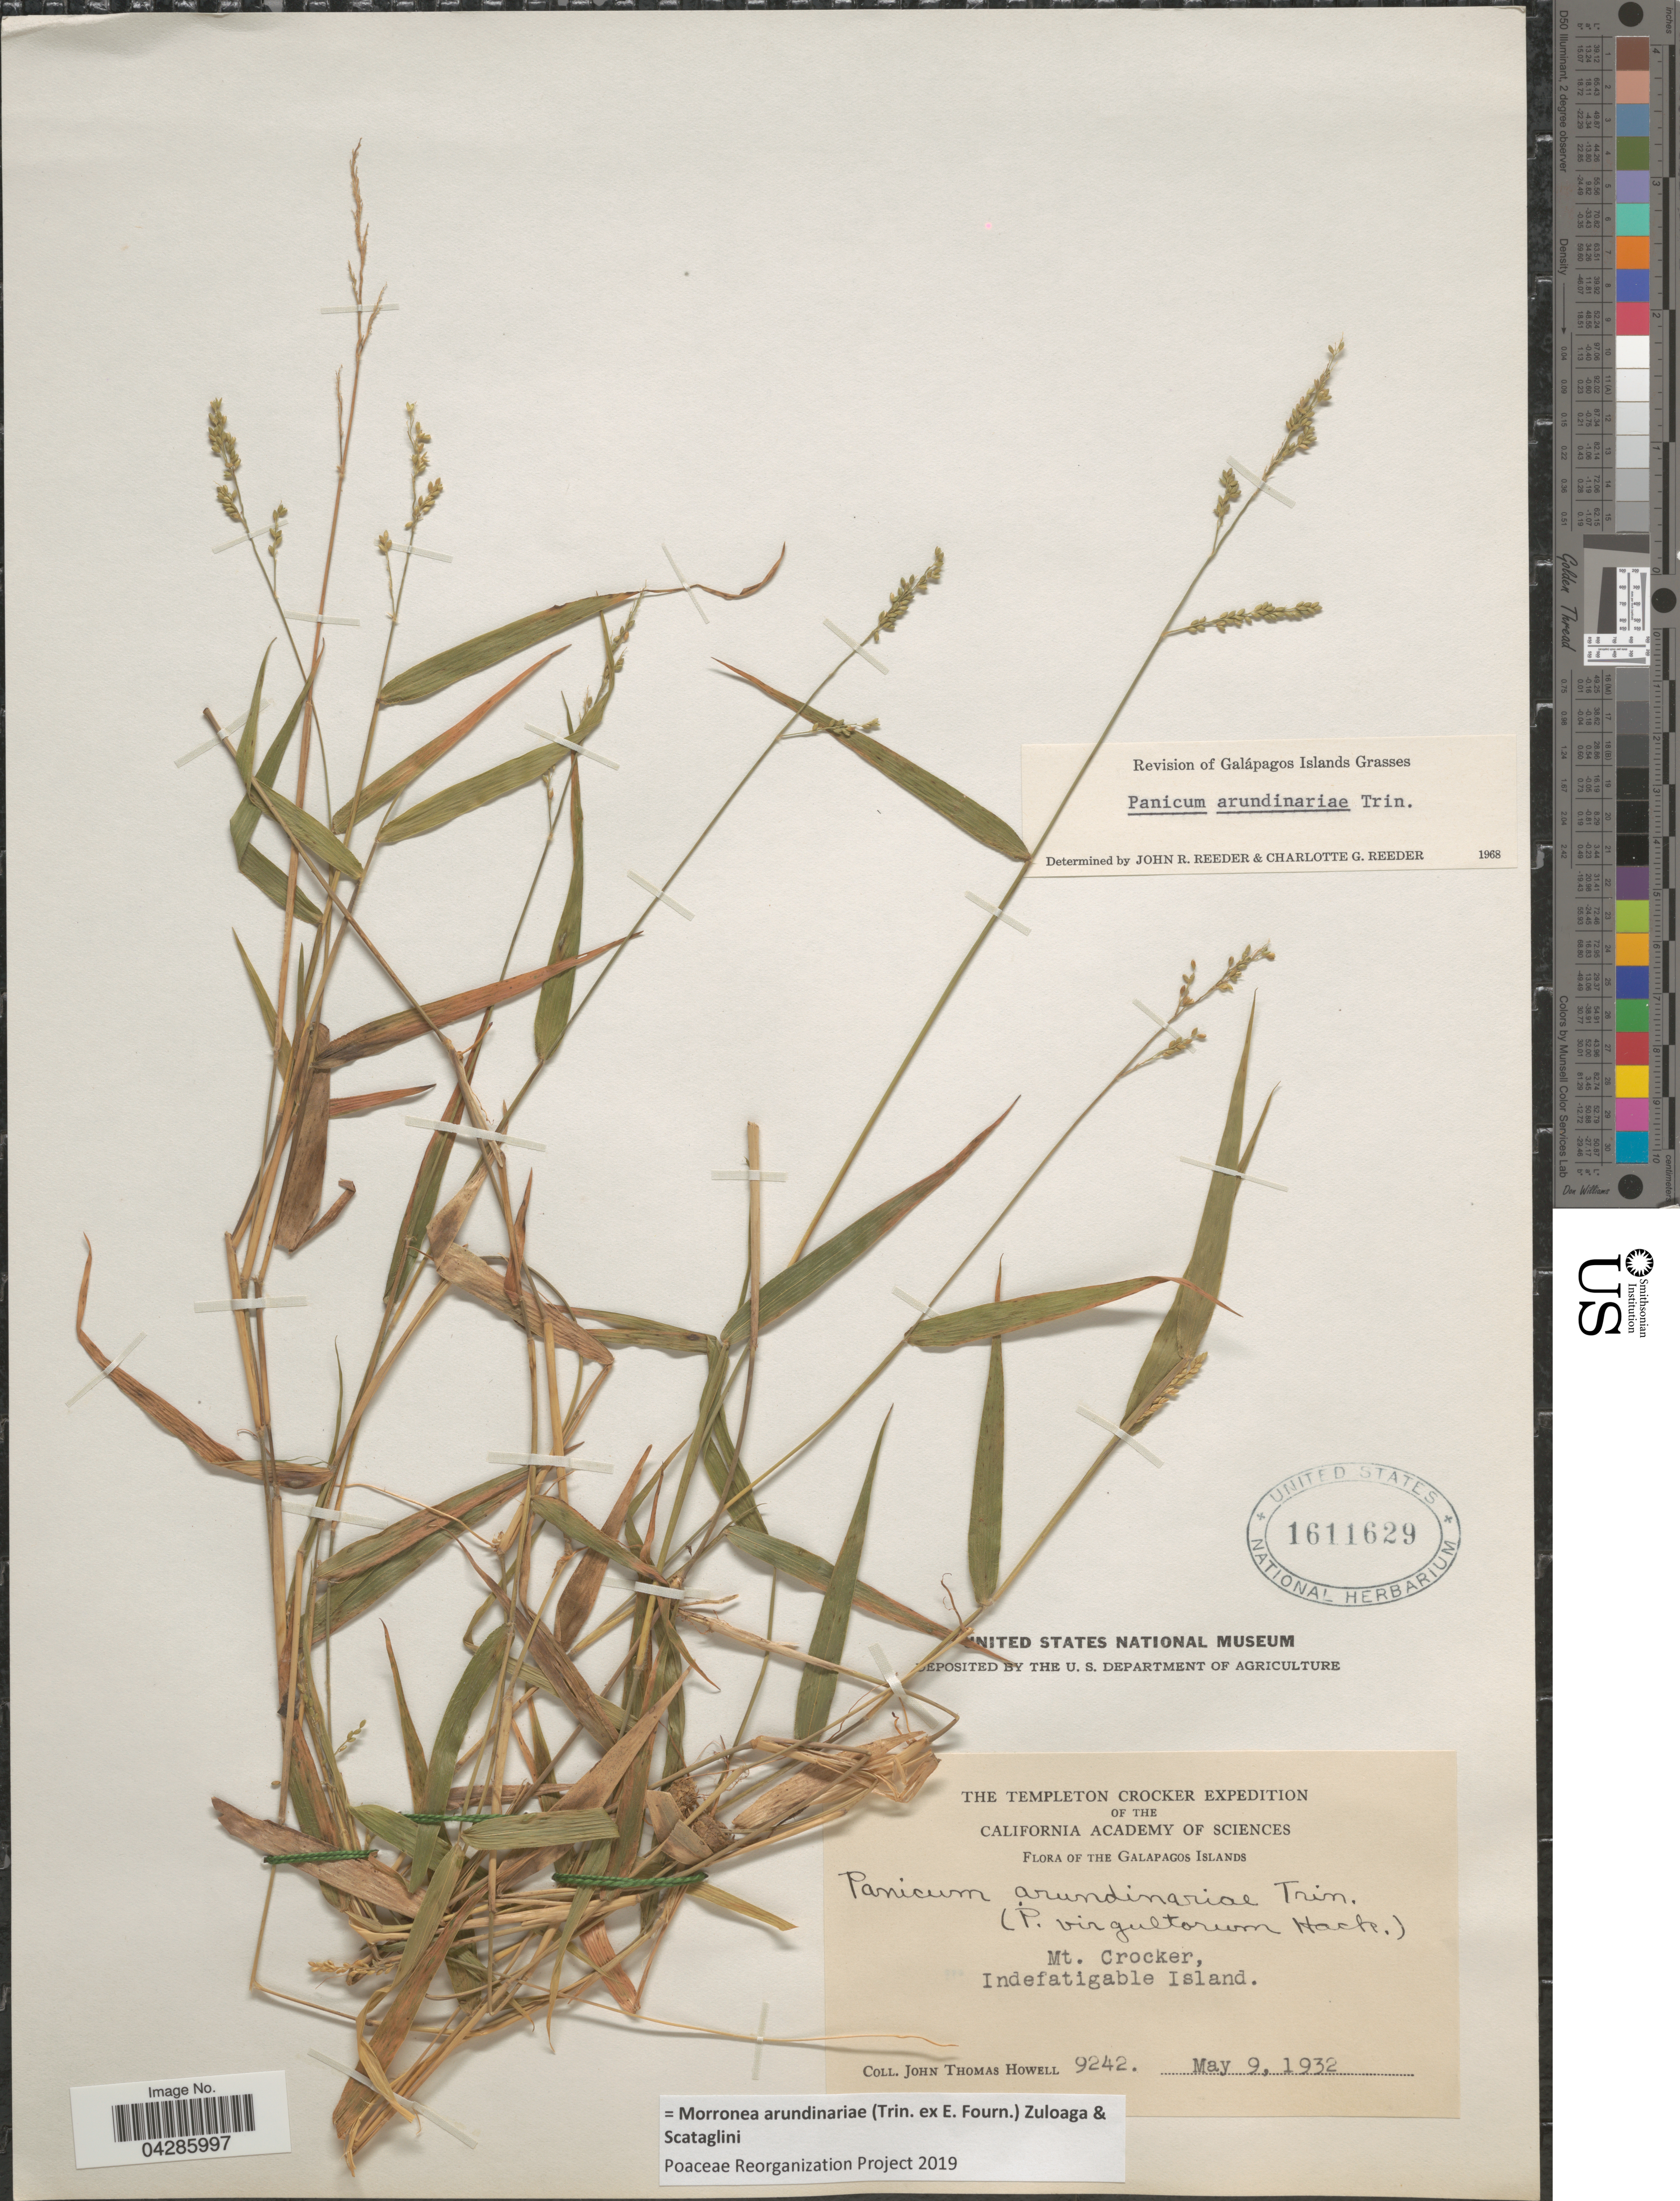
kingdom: Plantae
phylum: Tracheophyta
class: Liliopsida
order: Poales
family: Poaceae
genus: Morronea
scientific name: Morronea arundinariae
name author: (Trin. ex E. Fourn.) Zuloaga & Scataglini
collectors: J. T. Howell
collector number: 9242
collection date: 1932-05-09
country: Ecuador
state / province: Colón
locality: The Templeton Crocker Expedition. Galapagos Islands. Mt. Crocker, Indefatigable Island.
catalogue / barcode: US 1611629